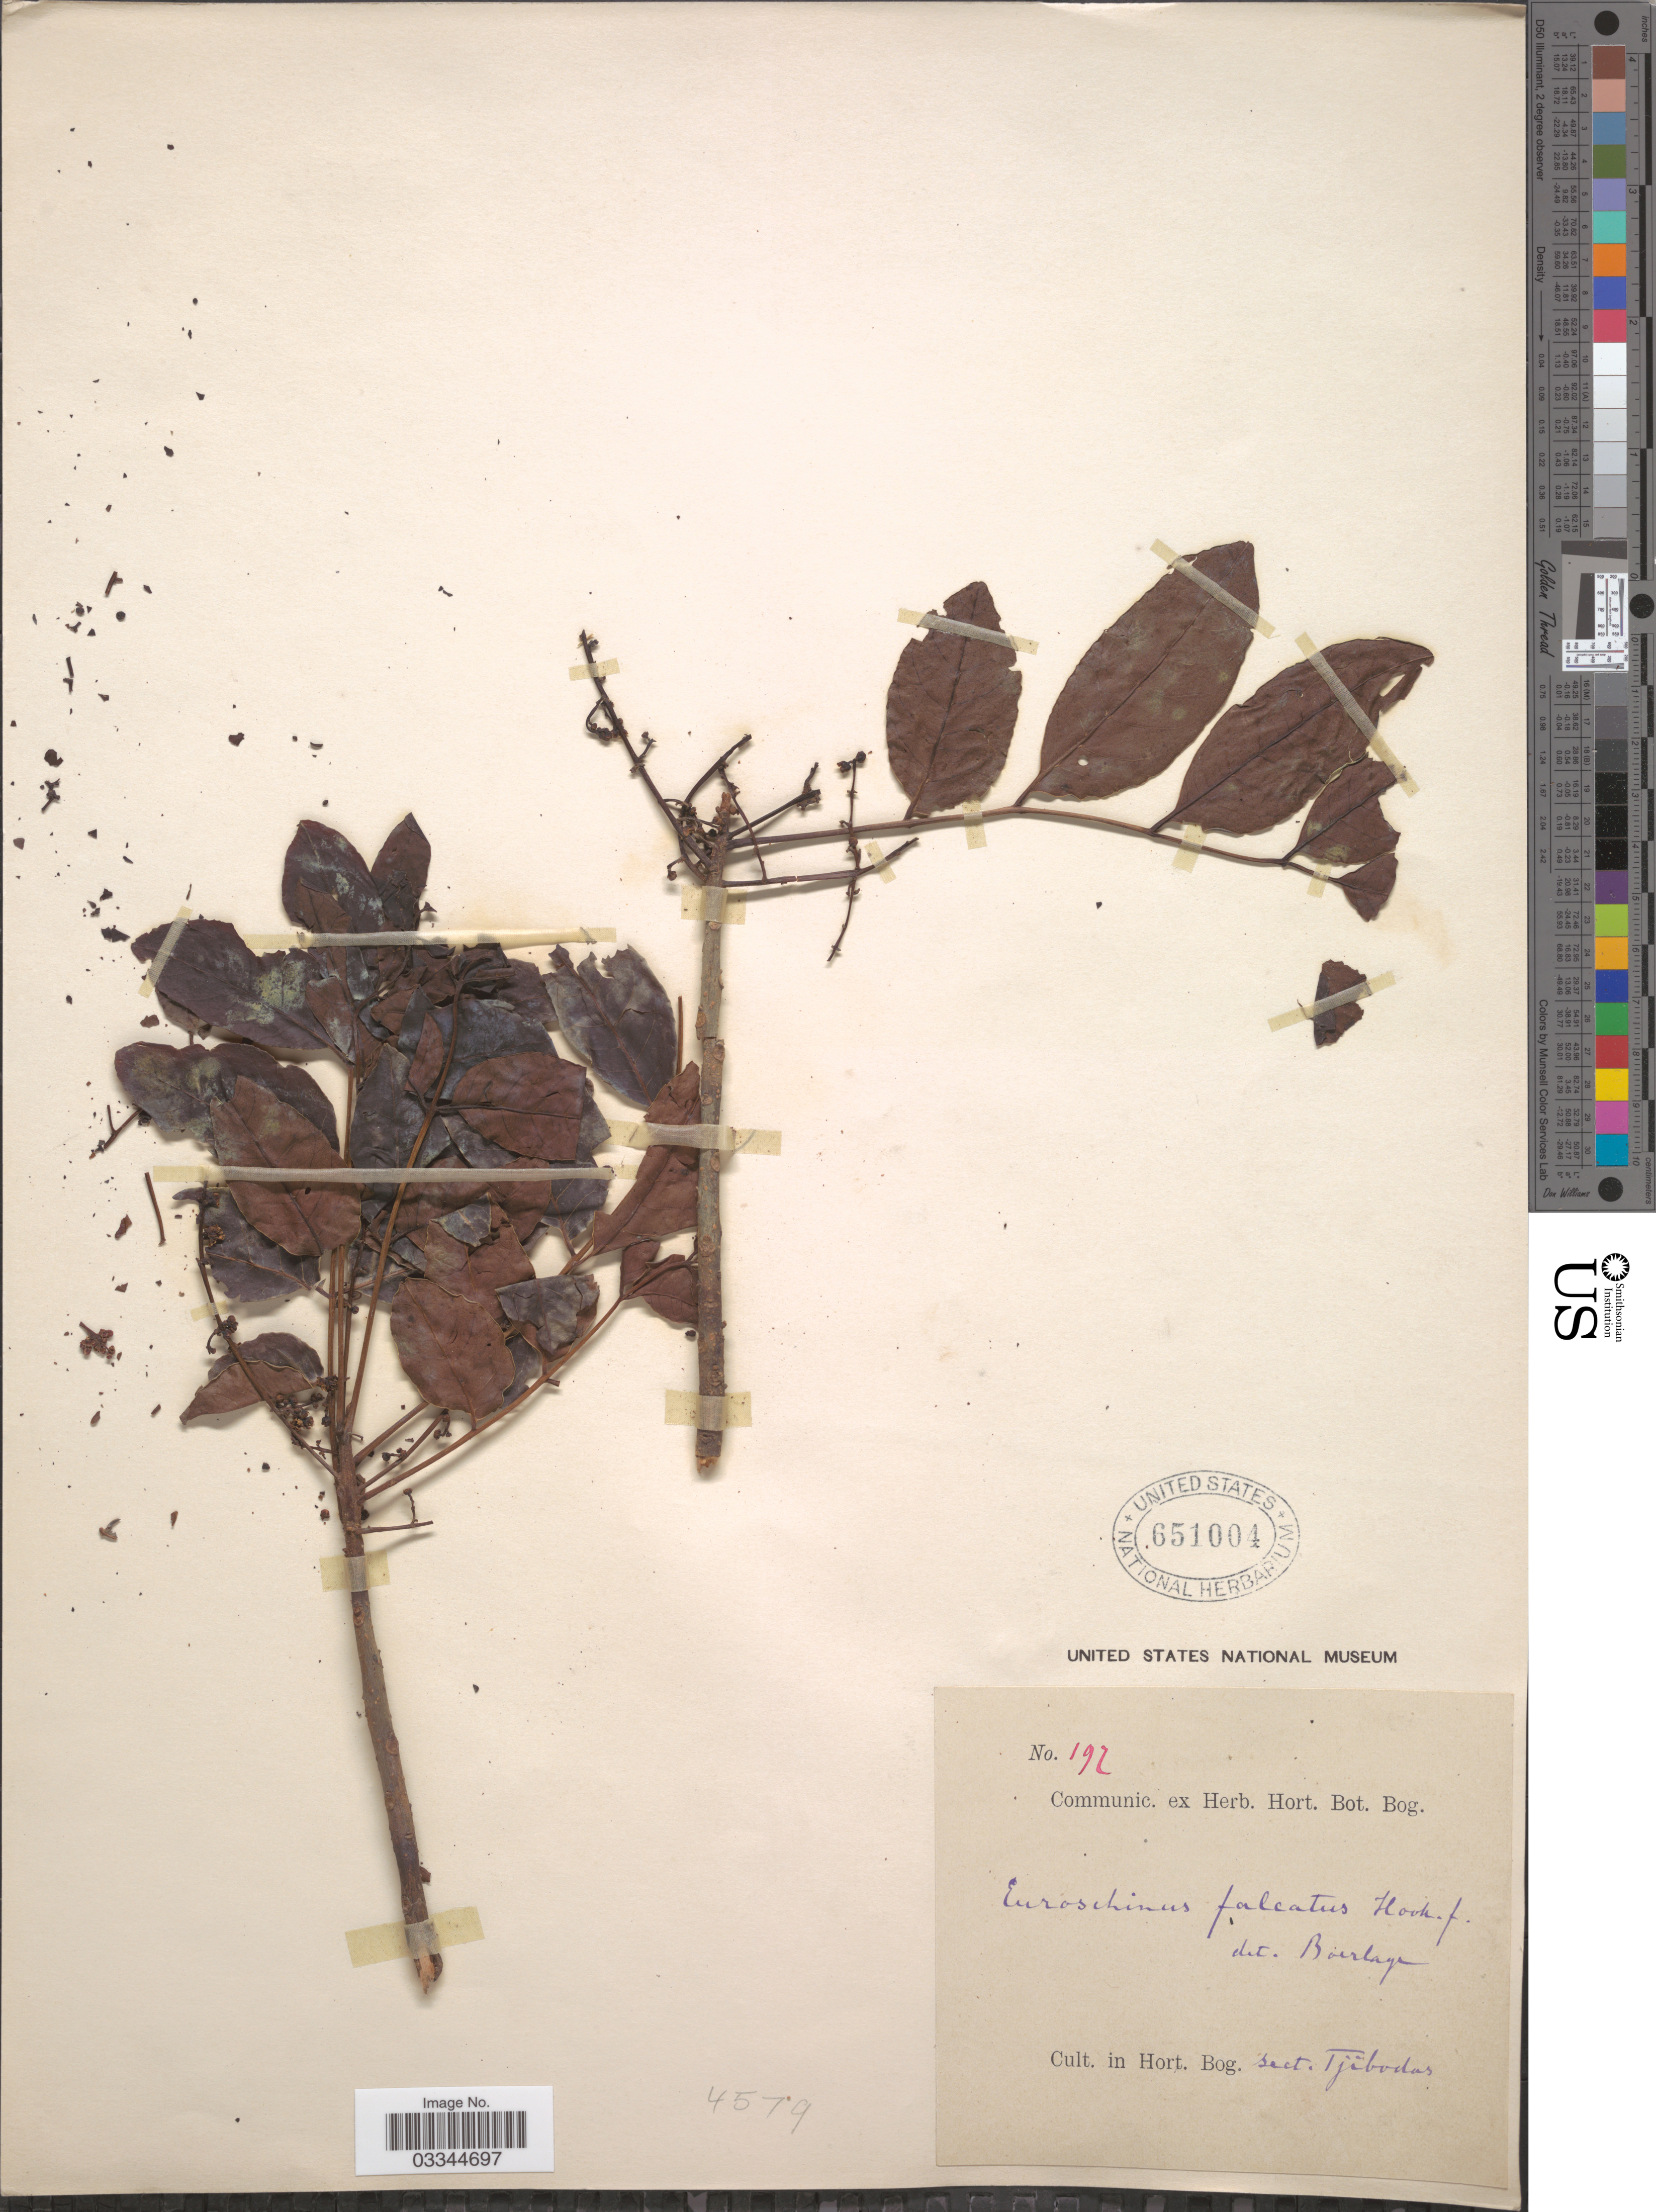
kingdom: Plantae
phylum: Tracheophyta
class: Magnoliopsida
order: Sapindales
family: Anacardiaceae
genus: Euroschinus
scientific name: Euroschinus falcatus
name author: Hook. f.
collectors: ex herb. Hort. Bot. Bog.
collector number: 192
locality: Sect. Tjibodas.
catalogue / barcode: US 651004